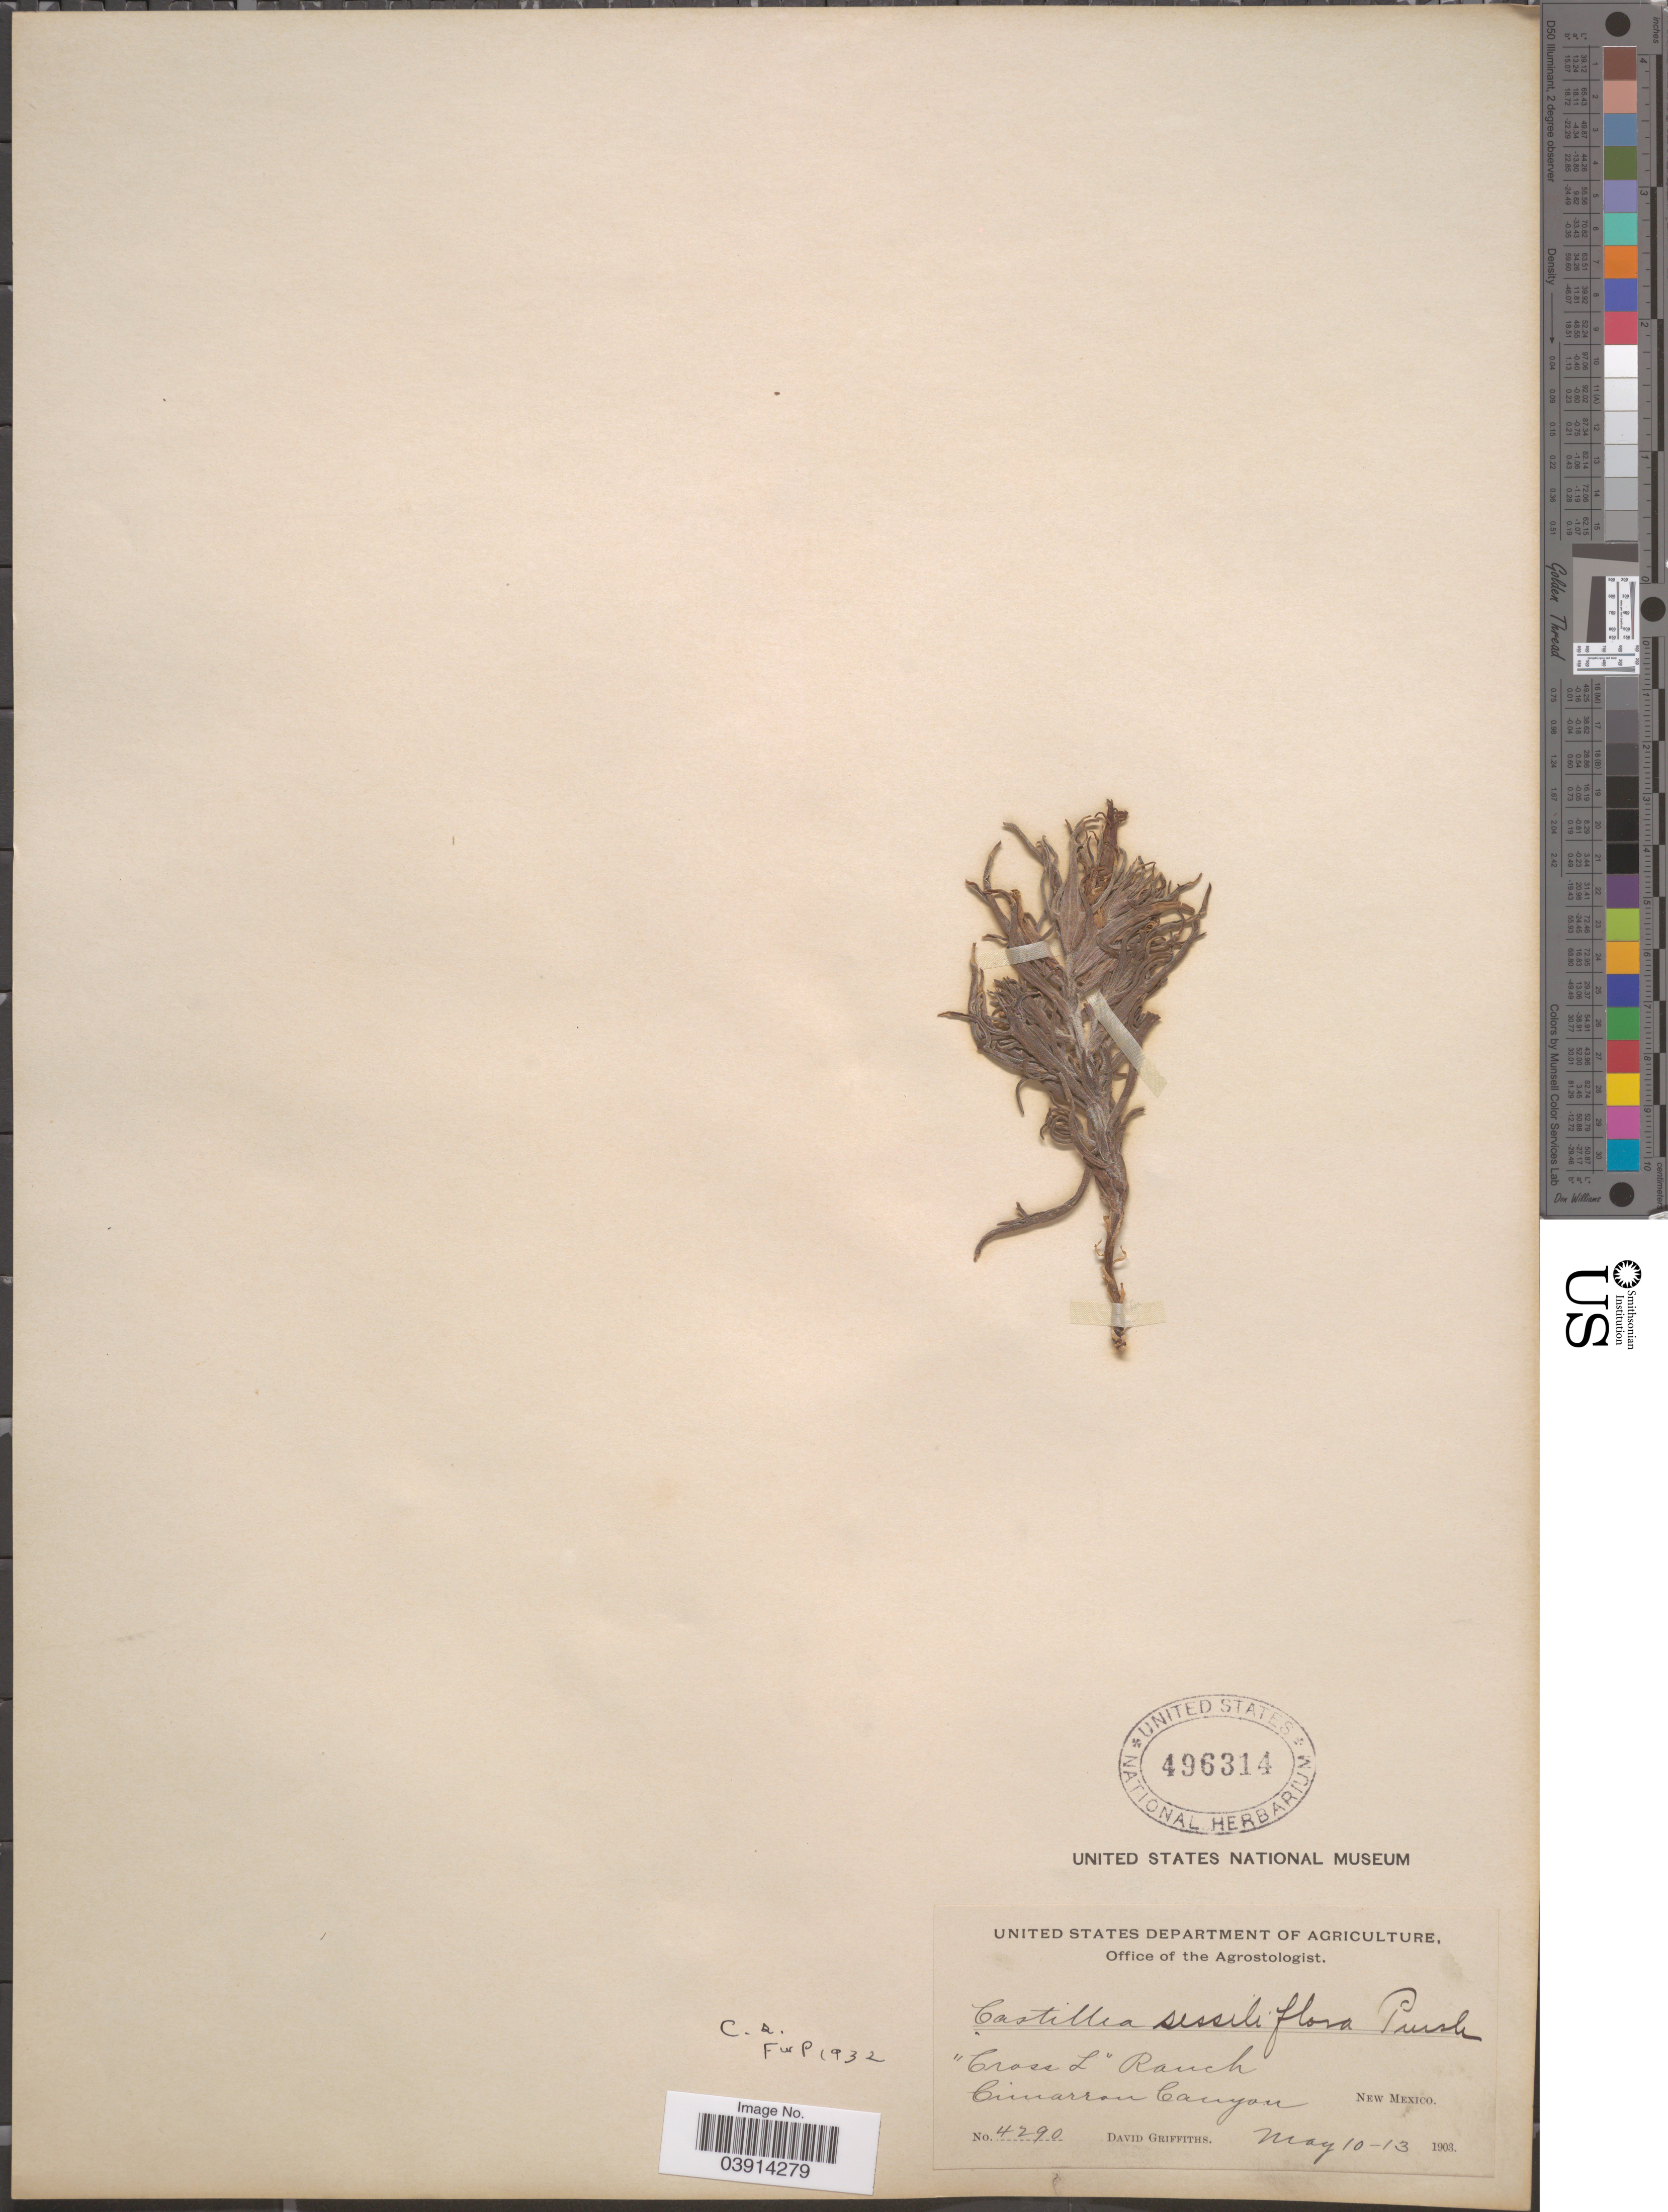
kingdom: Plantae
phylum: Tracheophyta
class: Magnoliopsida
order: Lamiales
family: Orobanchaceae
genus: Castilleja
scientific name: Castilleja sessiliflora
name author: Pursh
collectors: D. Griffiths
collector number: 4290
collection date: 1903-05-10/1903-05-13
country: United States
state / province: New Mexico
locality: Cross L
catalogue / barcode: US 496314